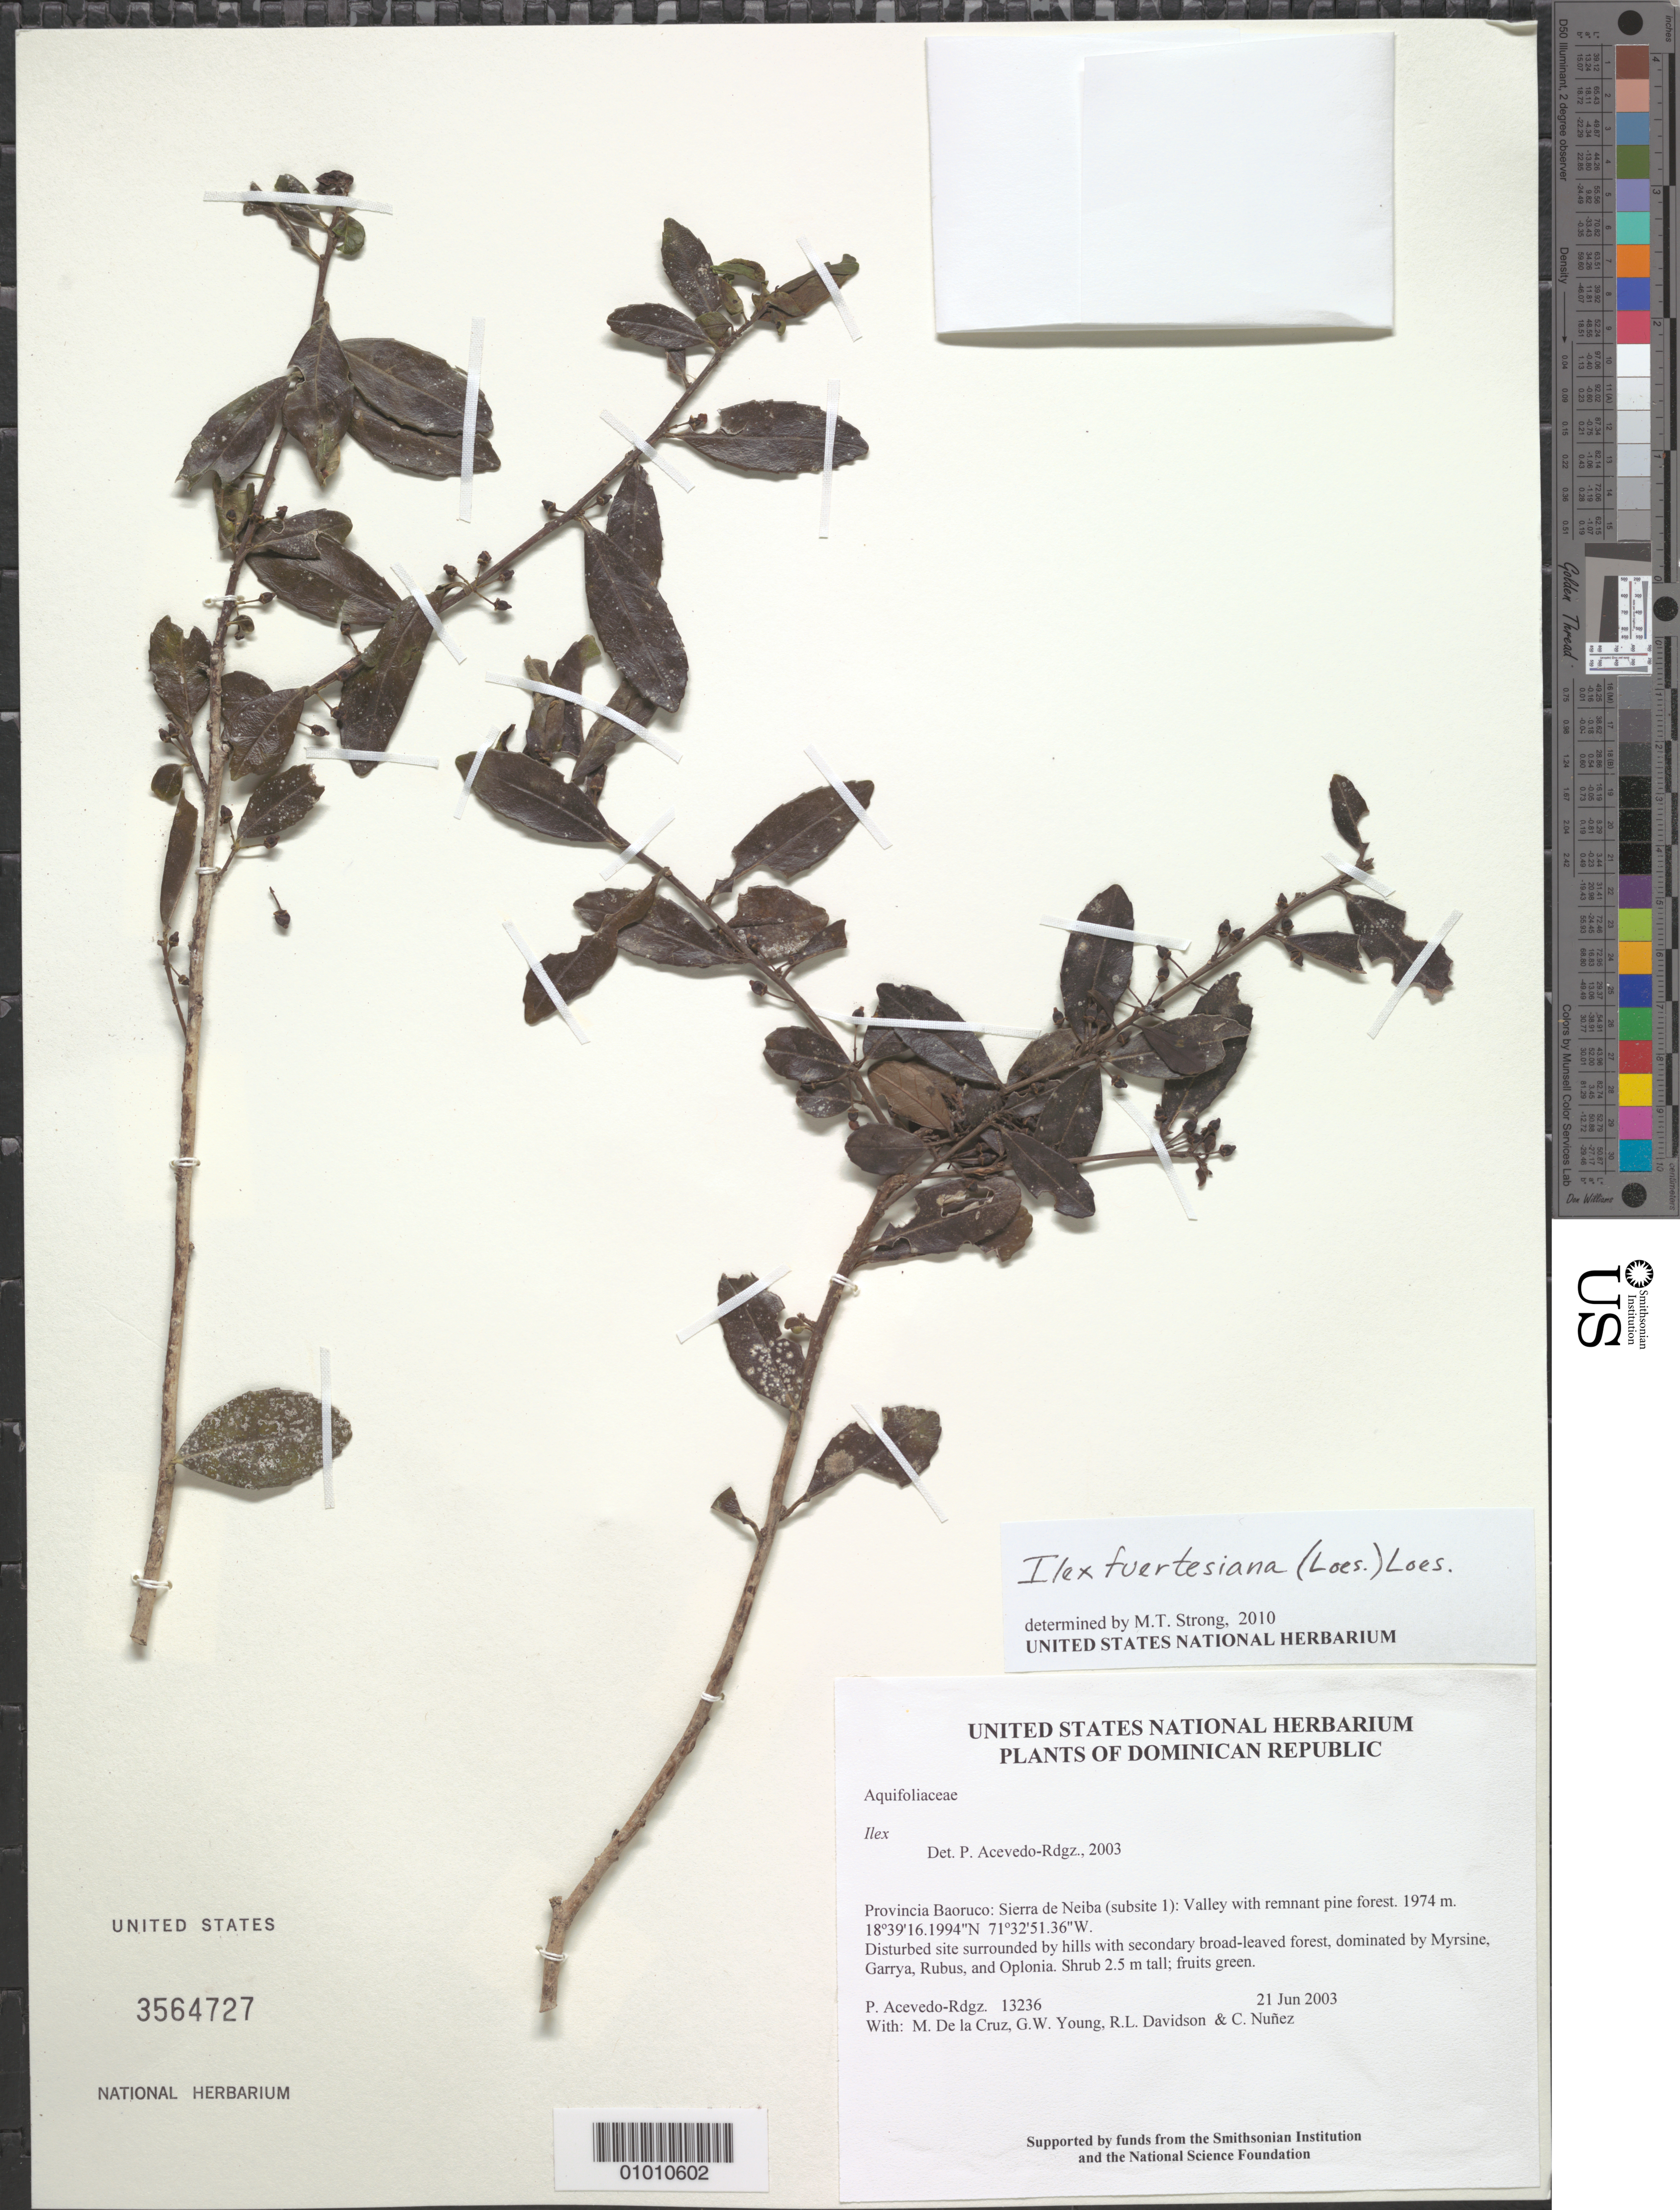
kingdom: Plantae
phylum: Tracheophyta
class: Magnoliopsida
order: Aquifoliales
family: Aquifoliaceae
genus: Ilex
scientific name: Ilex fuertesiana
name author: (Loes.) Loes.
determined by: Strong, M. T., (US), Smithsonian Institution - National Museum of Natural History (UNITED STATES)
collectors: P. Acevedo-Rodr., M. de la Cruz, J. Rawlins, G. Young, R. Davidson & C. Nunez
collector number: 13236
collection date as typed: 21 Jun 2003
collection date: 2003-06-21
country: Dominican Republic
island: Hispaniola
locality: Provincia Baoruco: Sierra de Neiba (subsite 1): Valley with remnant pine forest.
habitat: Disturbed site surrounded by hills with secondary broad-leaved forest, dominated by Myrsine, Garrya, Rubus, and Oplonia.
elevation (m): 1974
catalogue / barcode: US 3564727